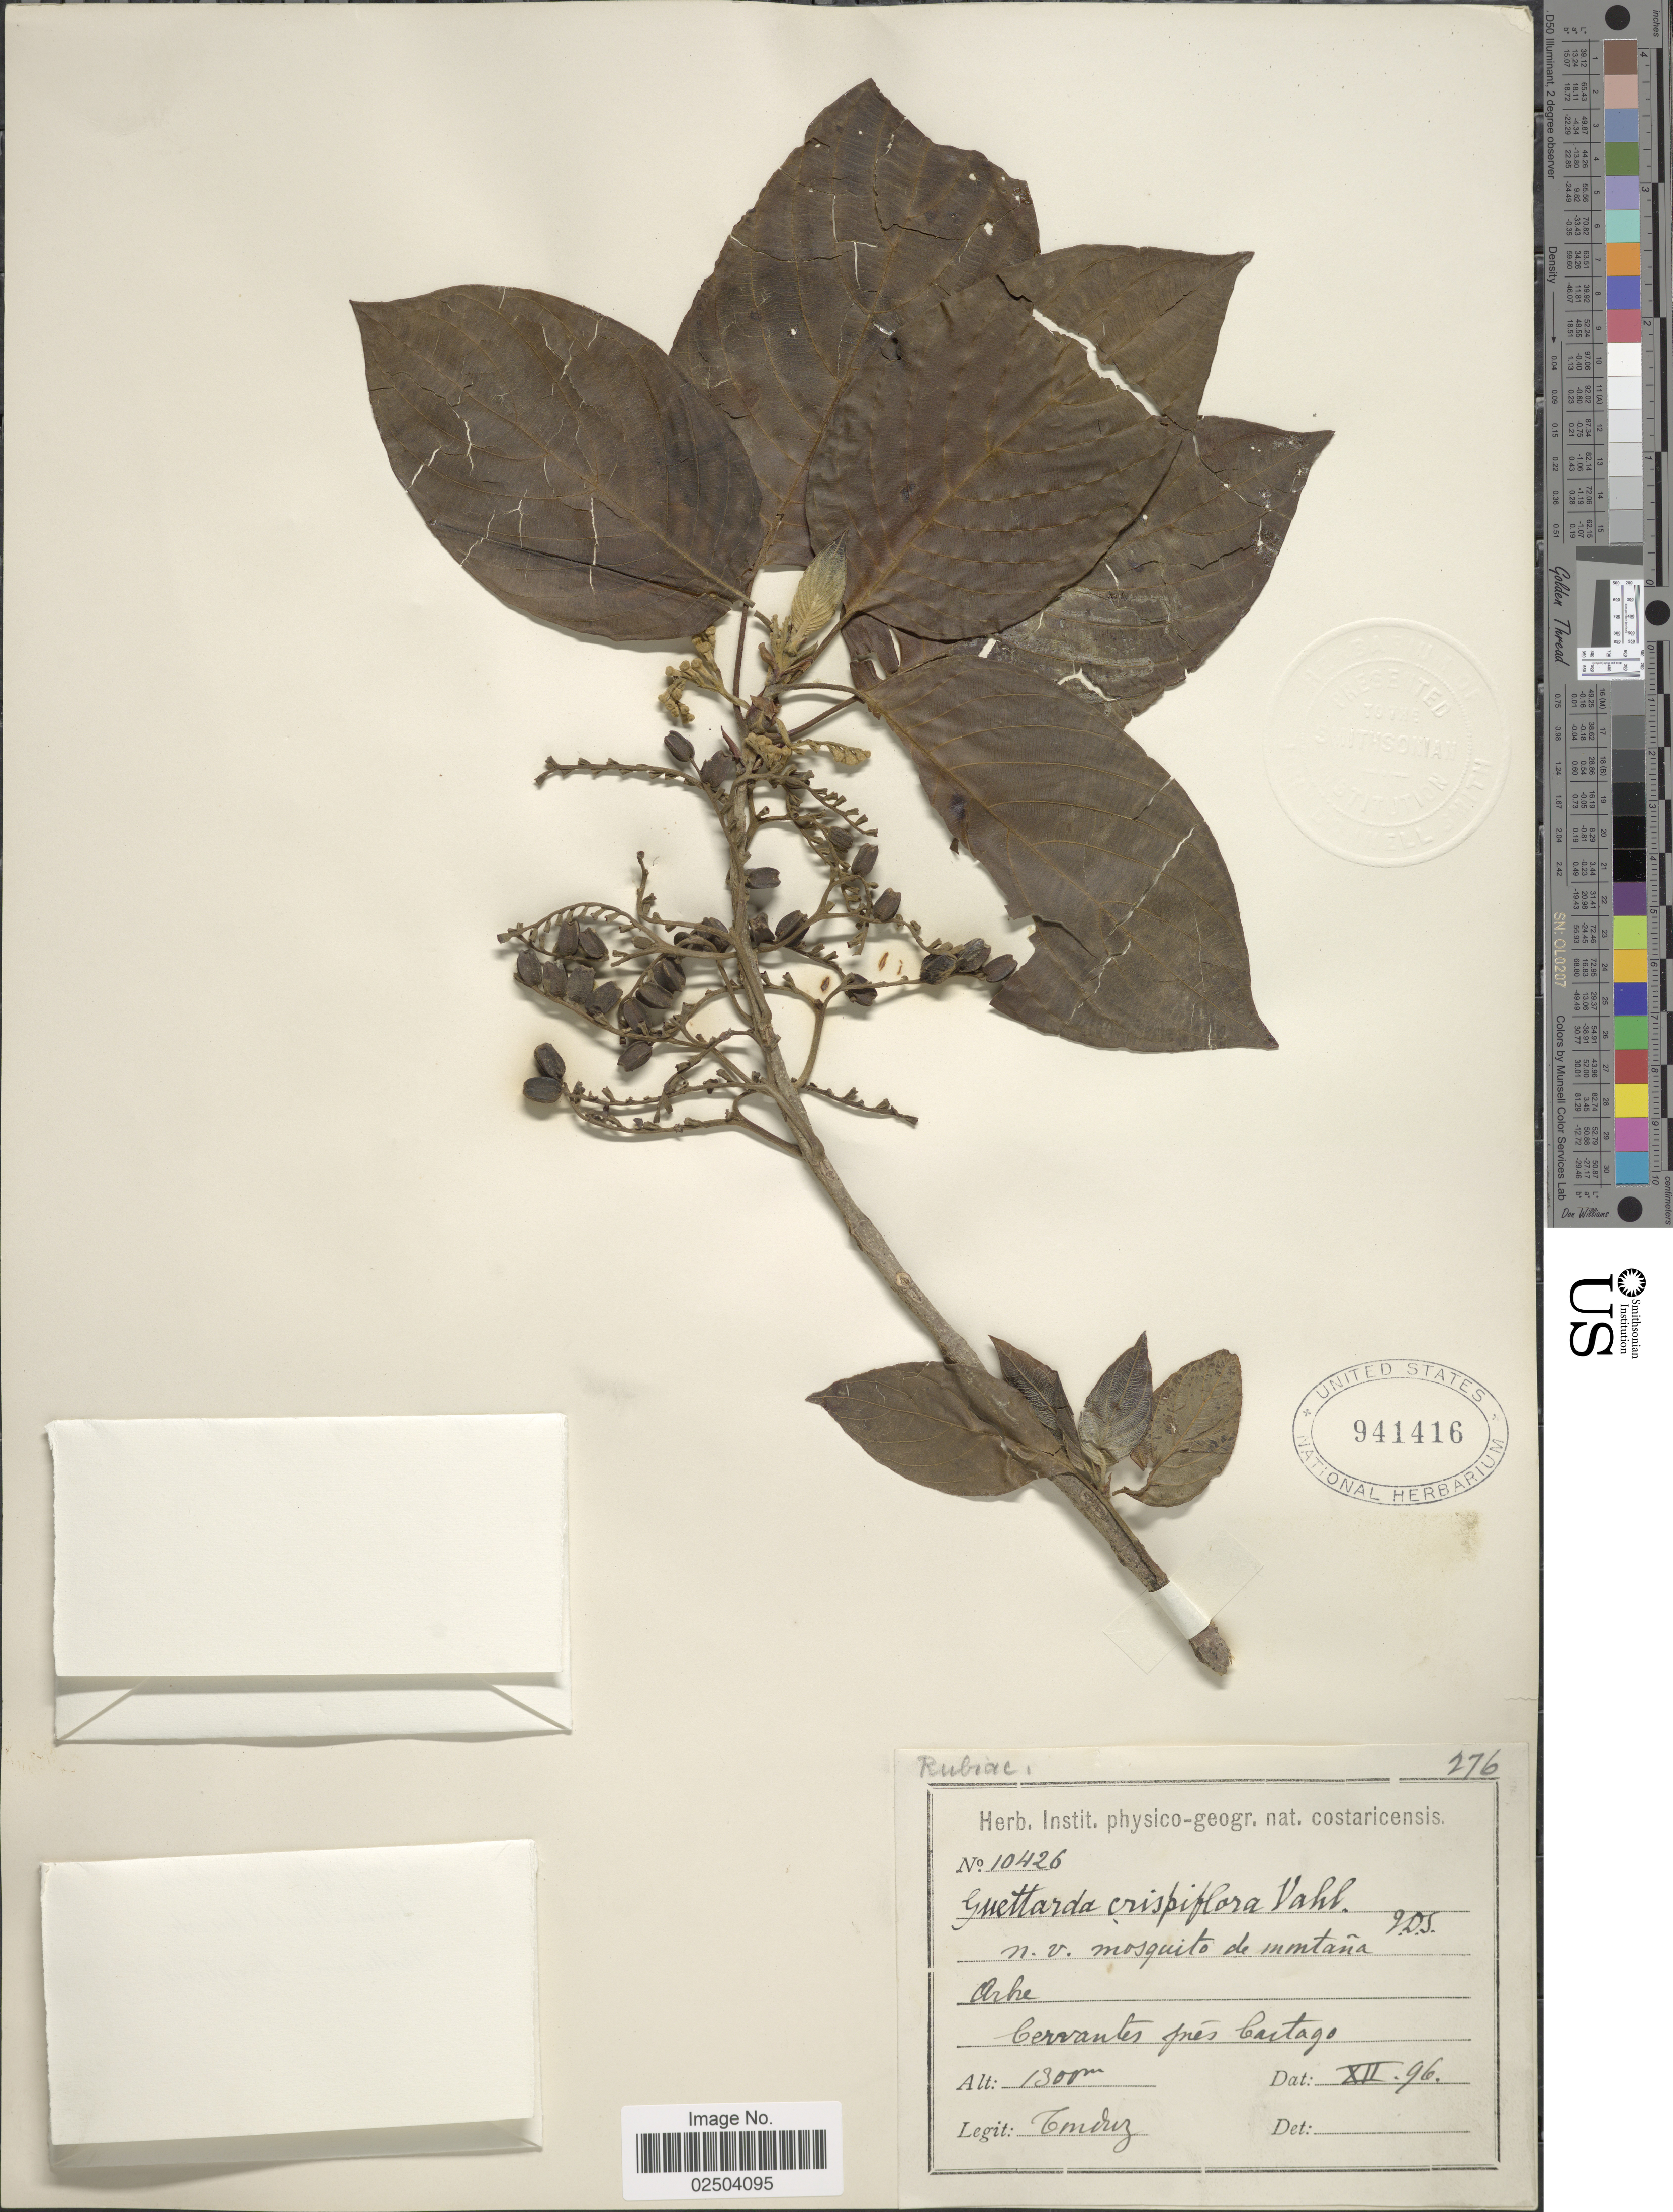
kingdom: Plantae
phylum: Tracheophyta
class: Magnoliopsida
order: Gentianales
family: Rubiaceae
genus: Guettarda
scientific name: Guettarda crispiflora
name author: Vahl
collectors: A. Tonduz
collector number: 10426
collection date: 1896-12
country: Costa Rica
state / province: Cartago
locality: Cervantes pres Cartago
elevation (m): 1300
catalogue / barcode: US 941416